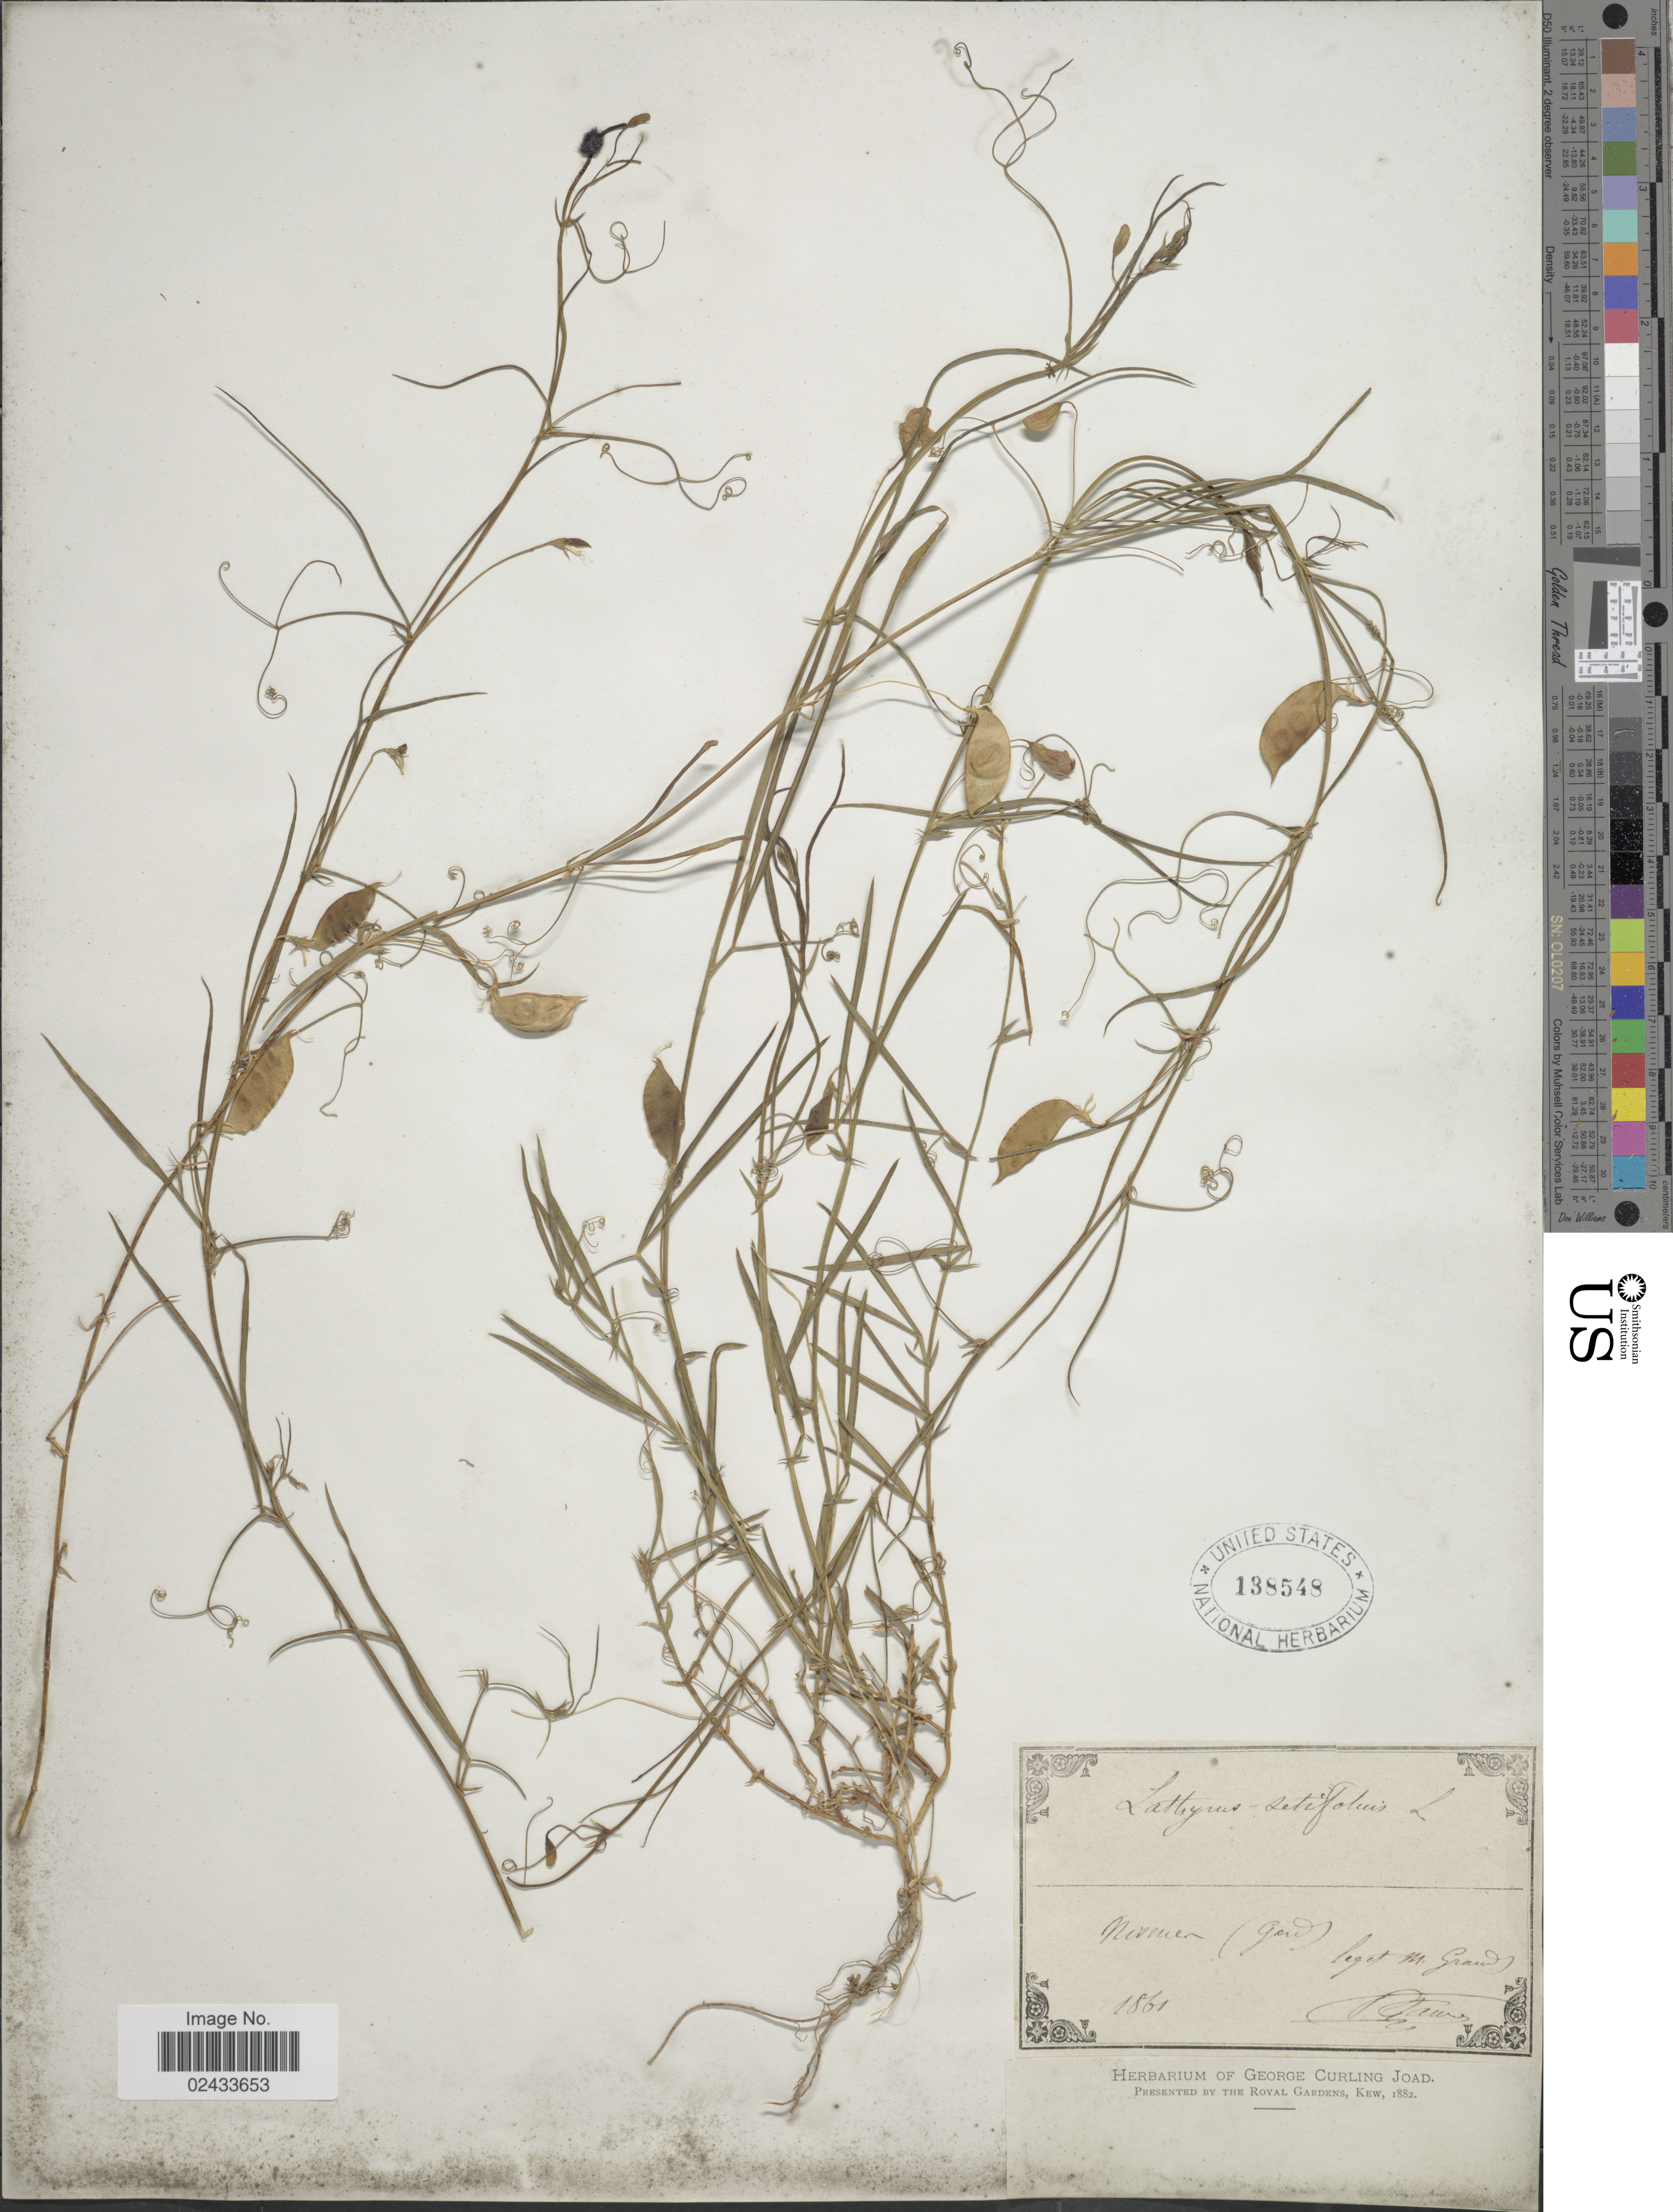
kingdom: Plantae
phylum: Tracheophyta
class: Magnoliopsida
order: Fabales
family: Fabaceae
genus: Lathyrus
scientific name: Lathyrus setifolius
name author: L.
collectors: M. Grand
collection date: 1861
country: France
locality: Mismer (Gord) [interpreted]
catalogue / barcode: US 138548